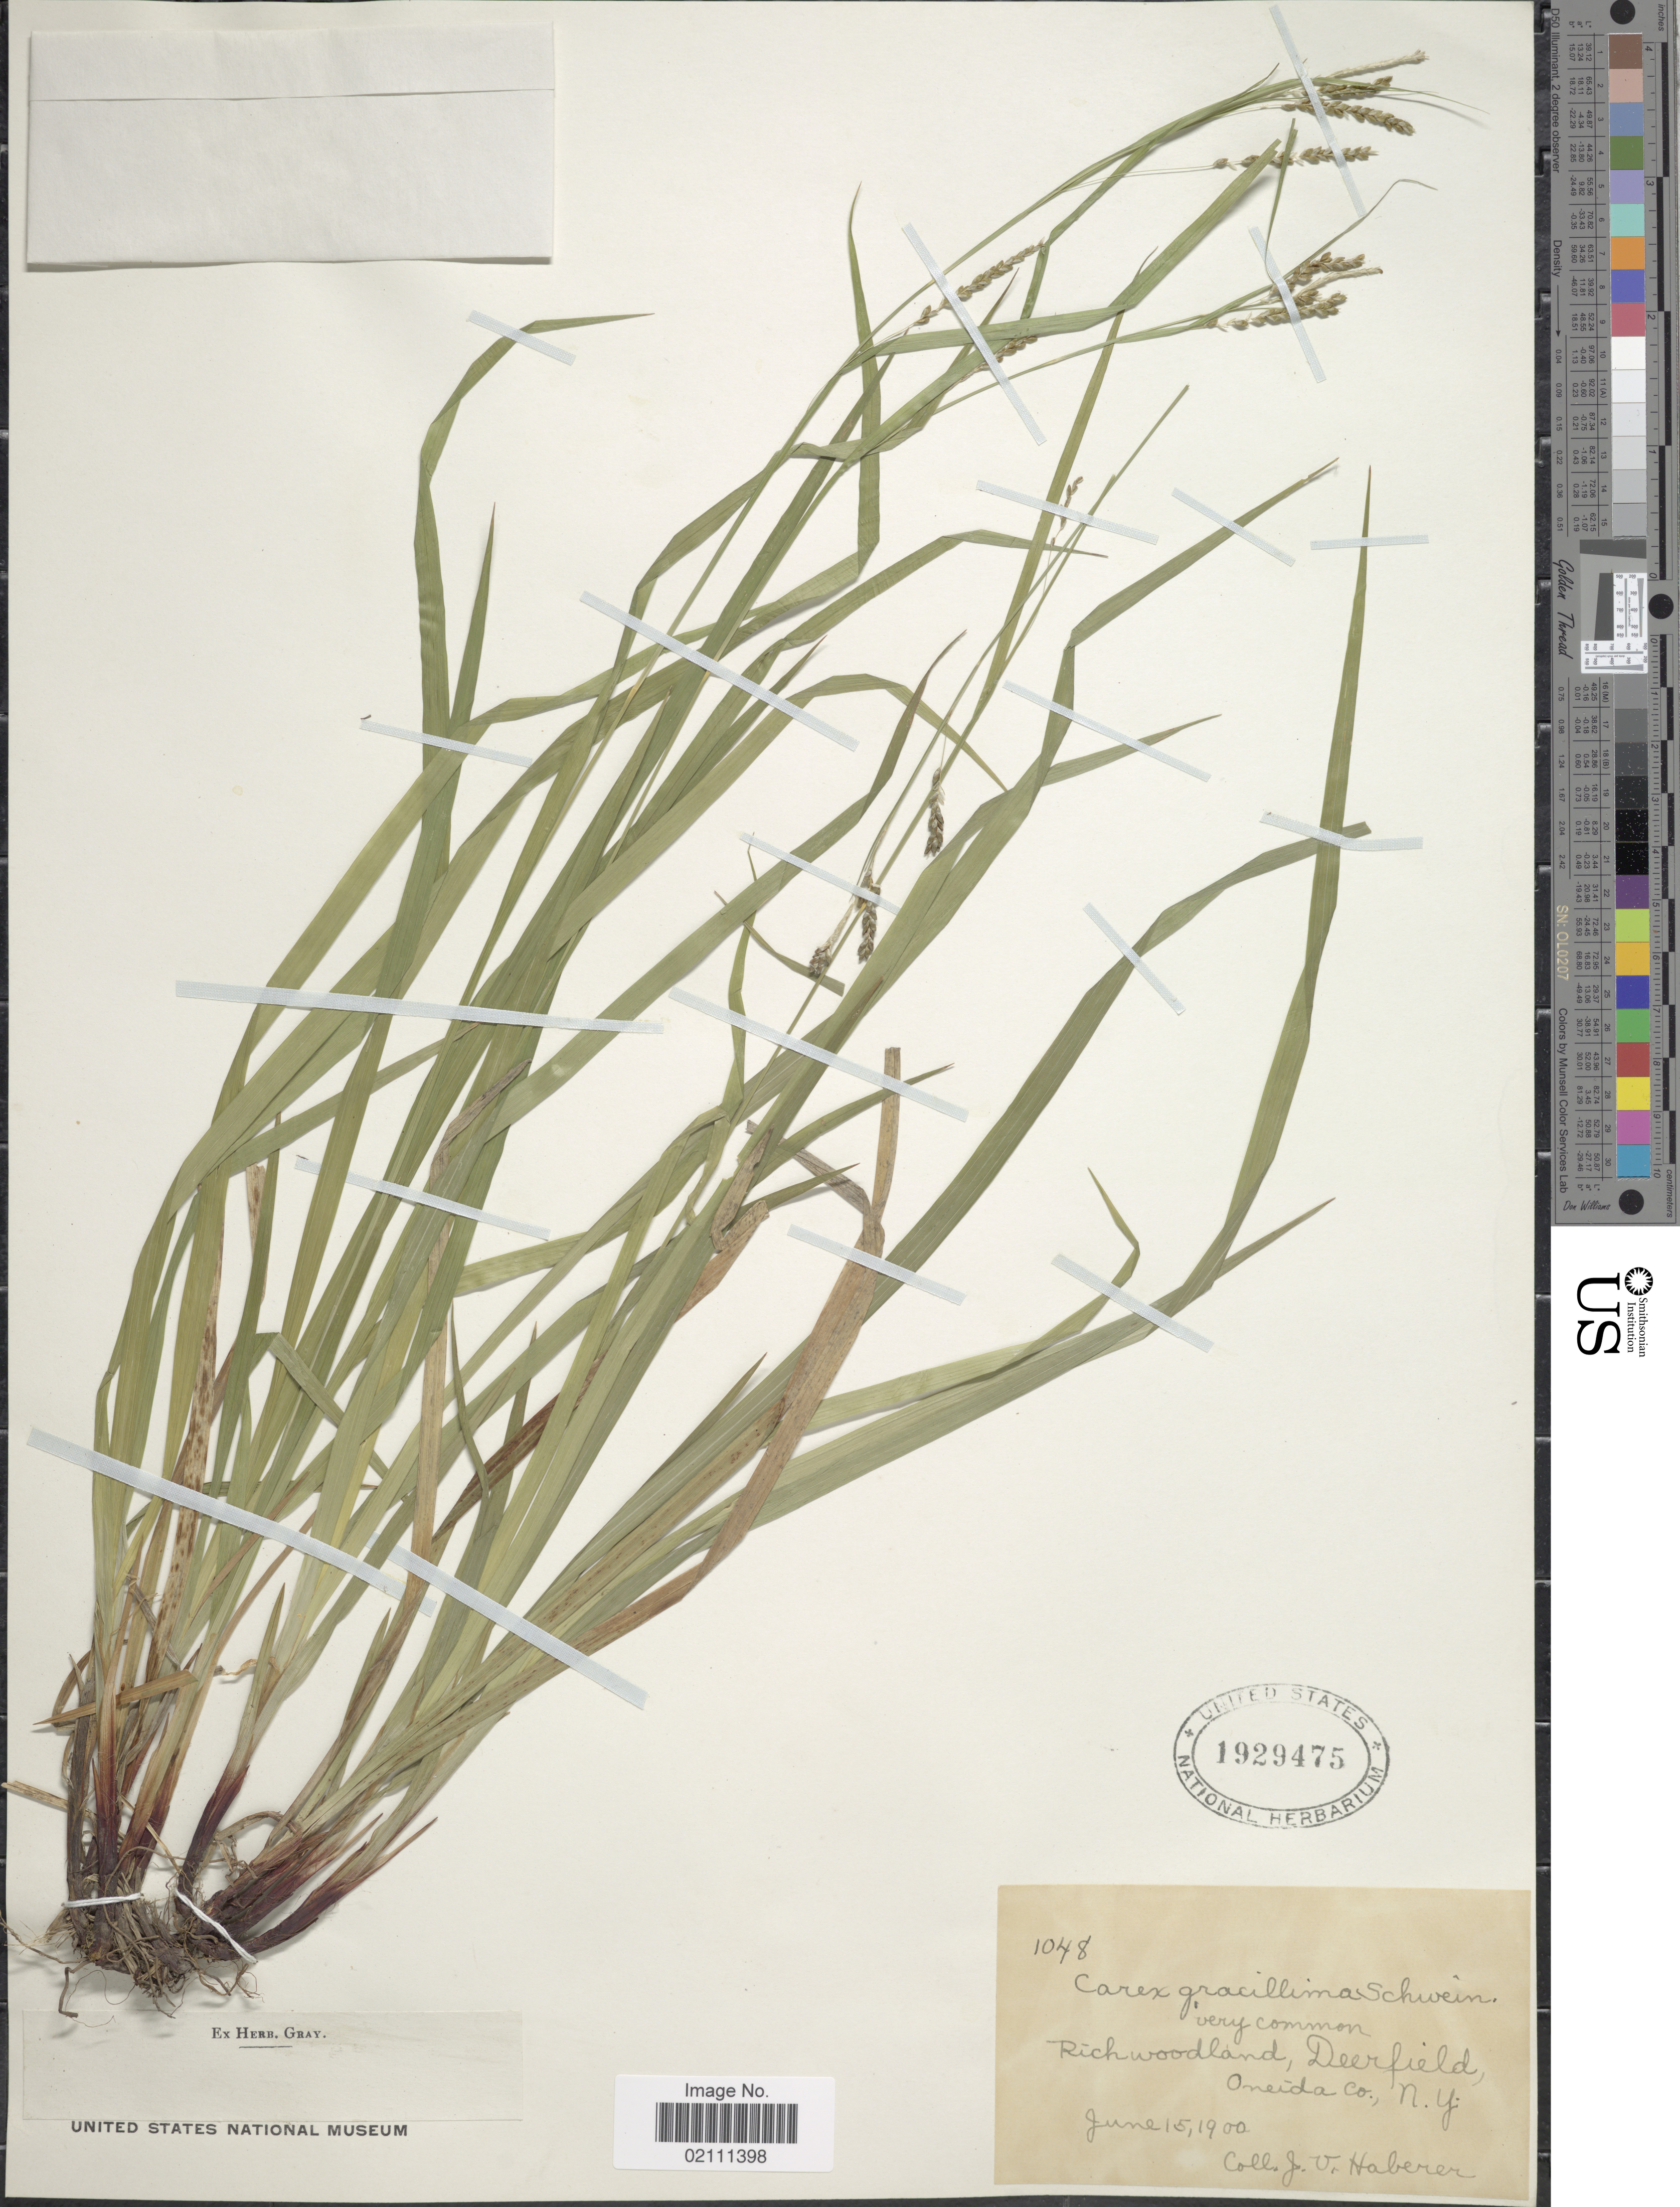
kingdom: Plantae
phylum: Tracheophyta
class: Liliopsida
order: Poales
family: Cyperaceae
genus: Carex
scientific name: Carex gracillima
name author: Schwein.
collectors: J. V. Haberer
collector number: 1048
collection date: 1900-06-15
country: United States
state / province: New York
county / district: Oneida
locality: Rich woodland, Deerfield, Oneida Co.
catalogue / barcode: US 1929475